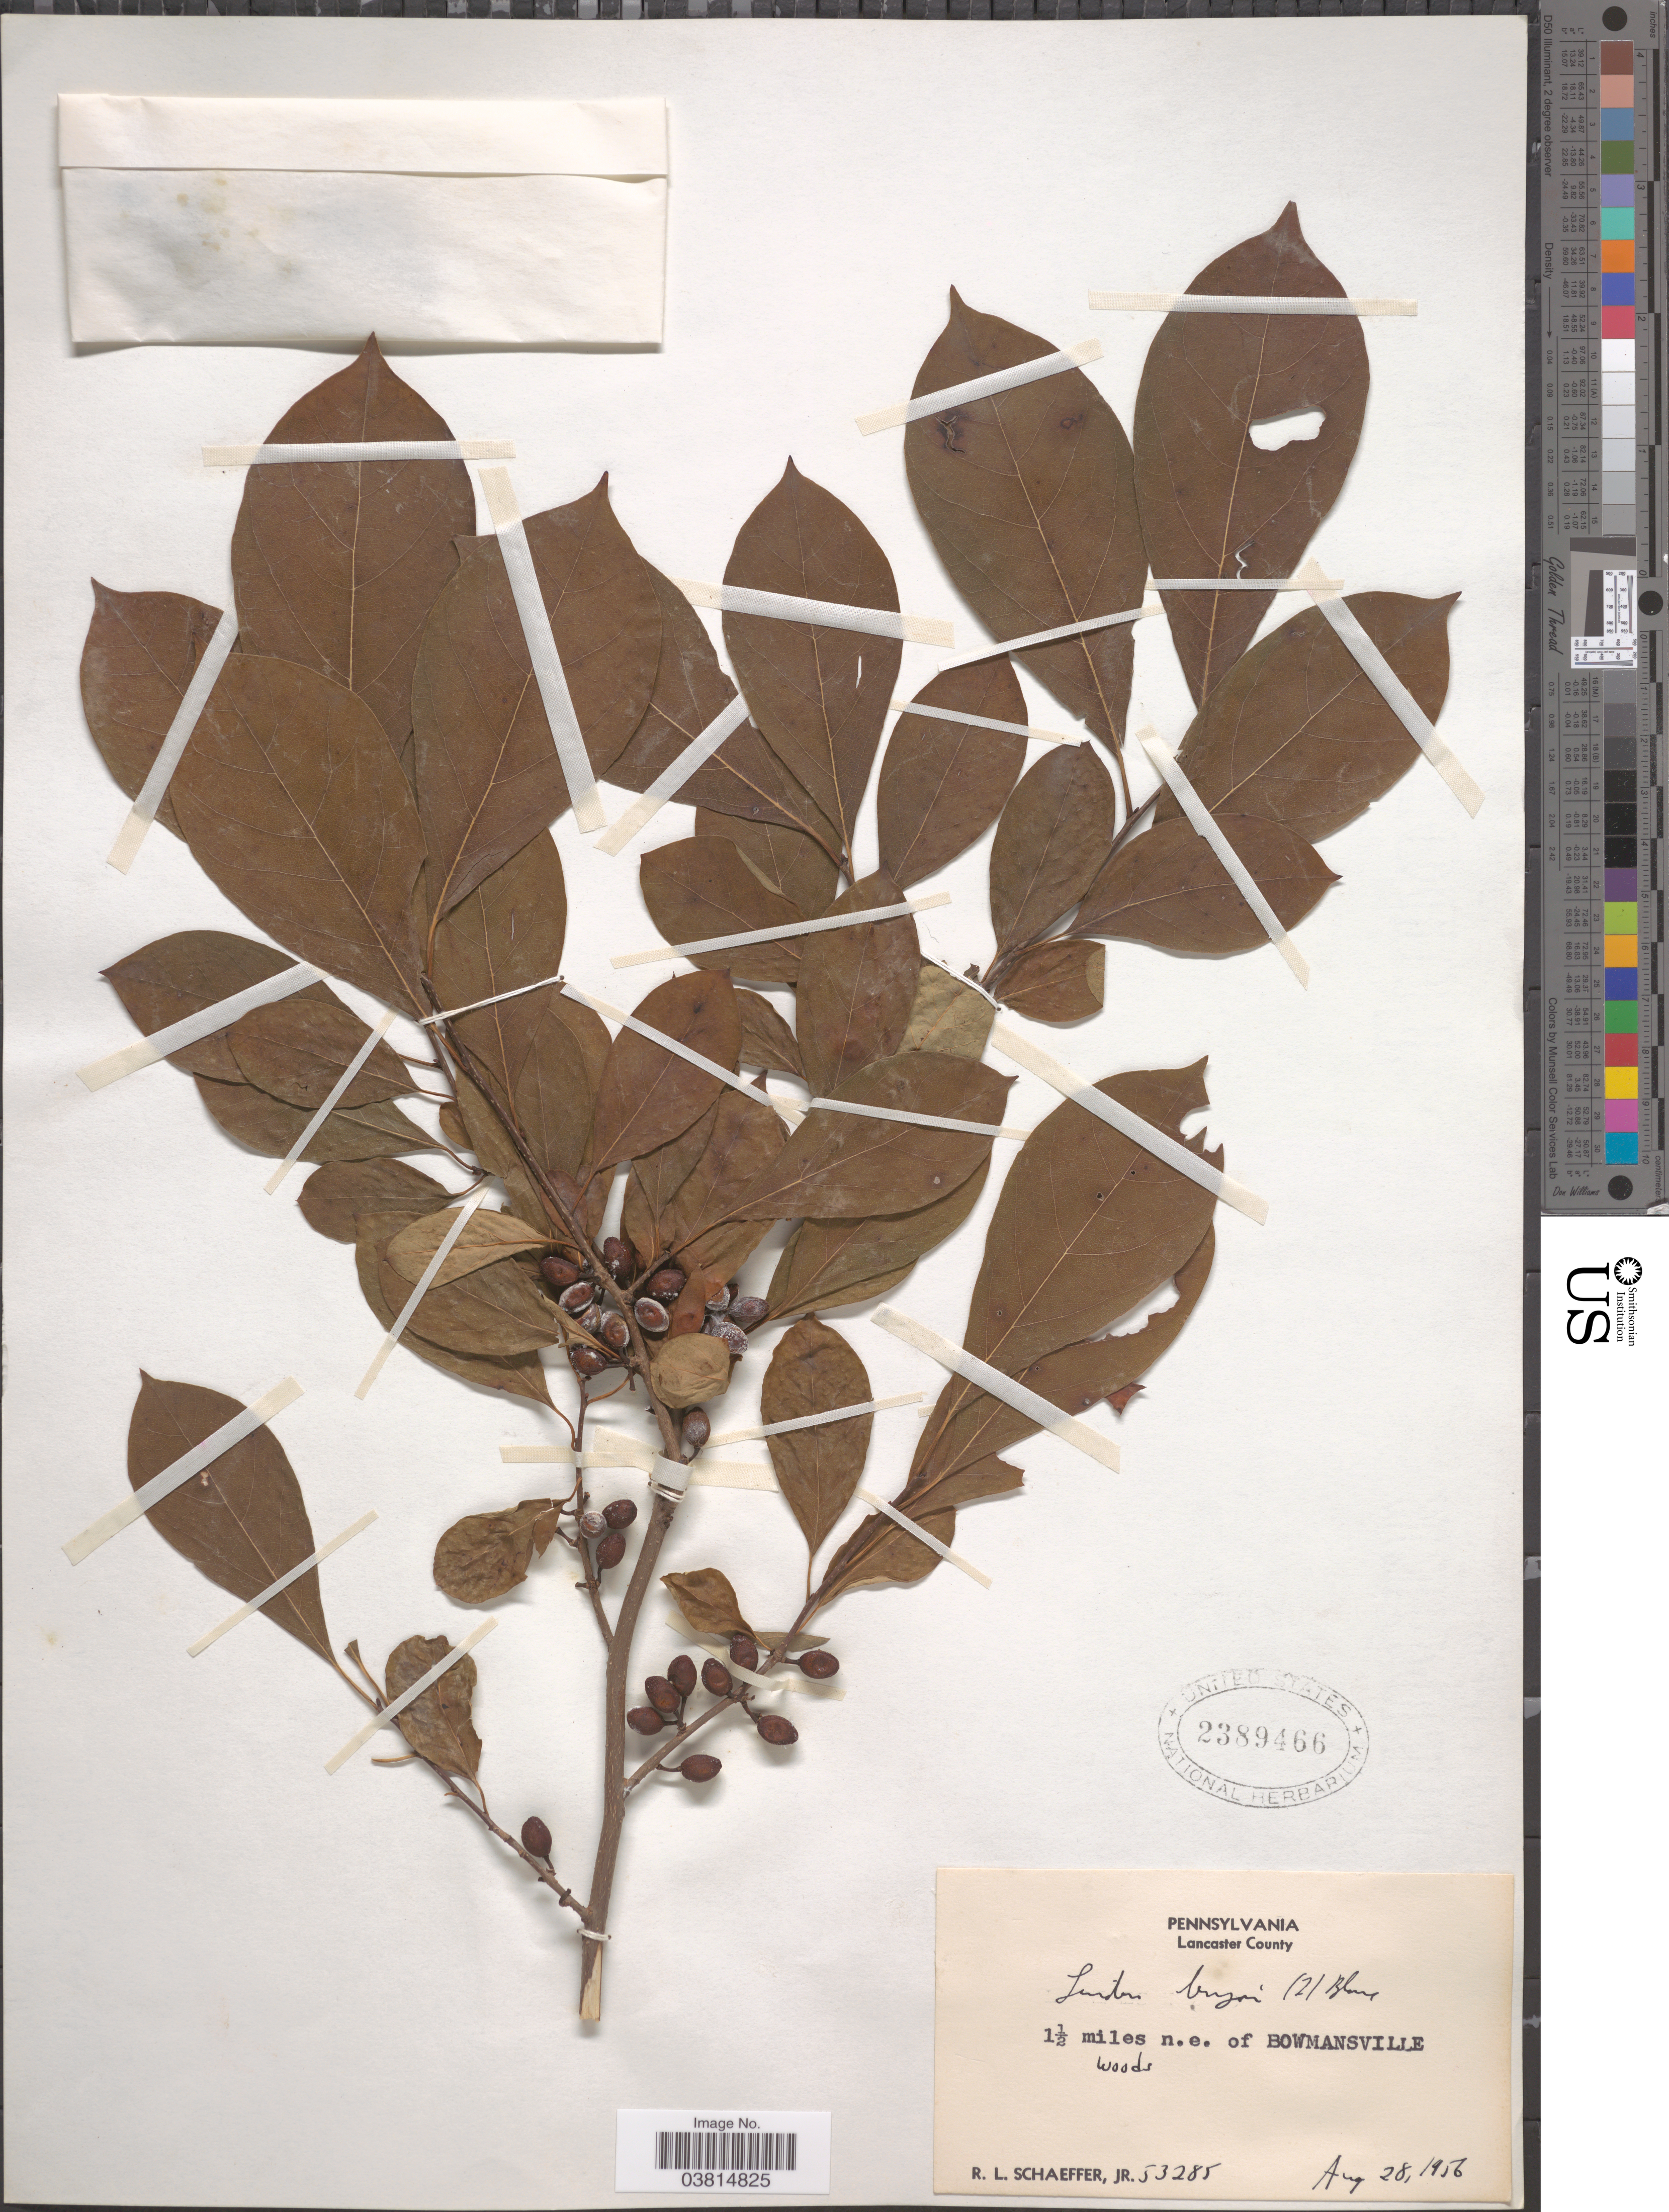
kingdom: Plantae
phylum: Tracheophyta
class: Magnoliopsida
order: Laurales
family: Lauraceae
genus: Lindera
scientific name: Lindera benzoin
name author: (L.) Blume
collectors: R. L. Schaeffer Jr.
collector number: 53285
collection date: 1956-08-28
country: United States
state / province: Pennsylvania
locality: Lancaster County. 1½ miles n.e. of Bowmansville.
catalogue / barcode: US 2389466